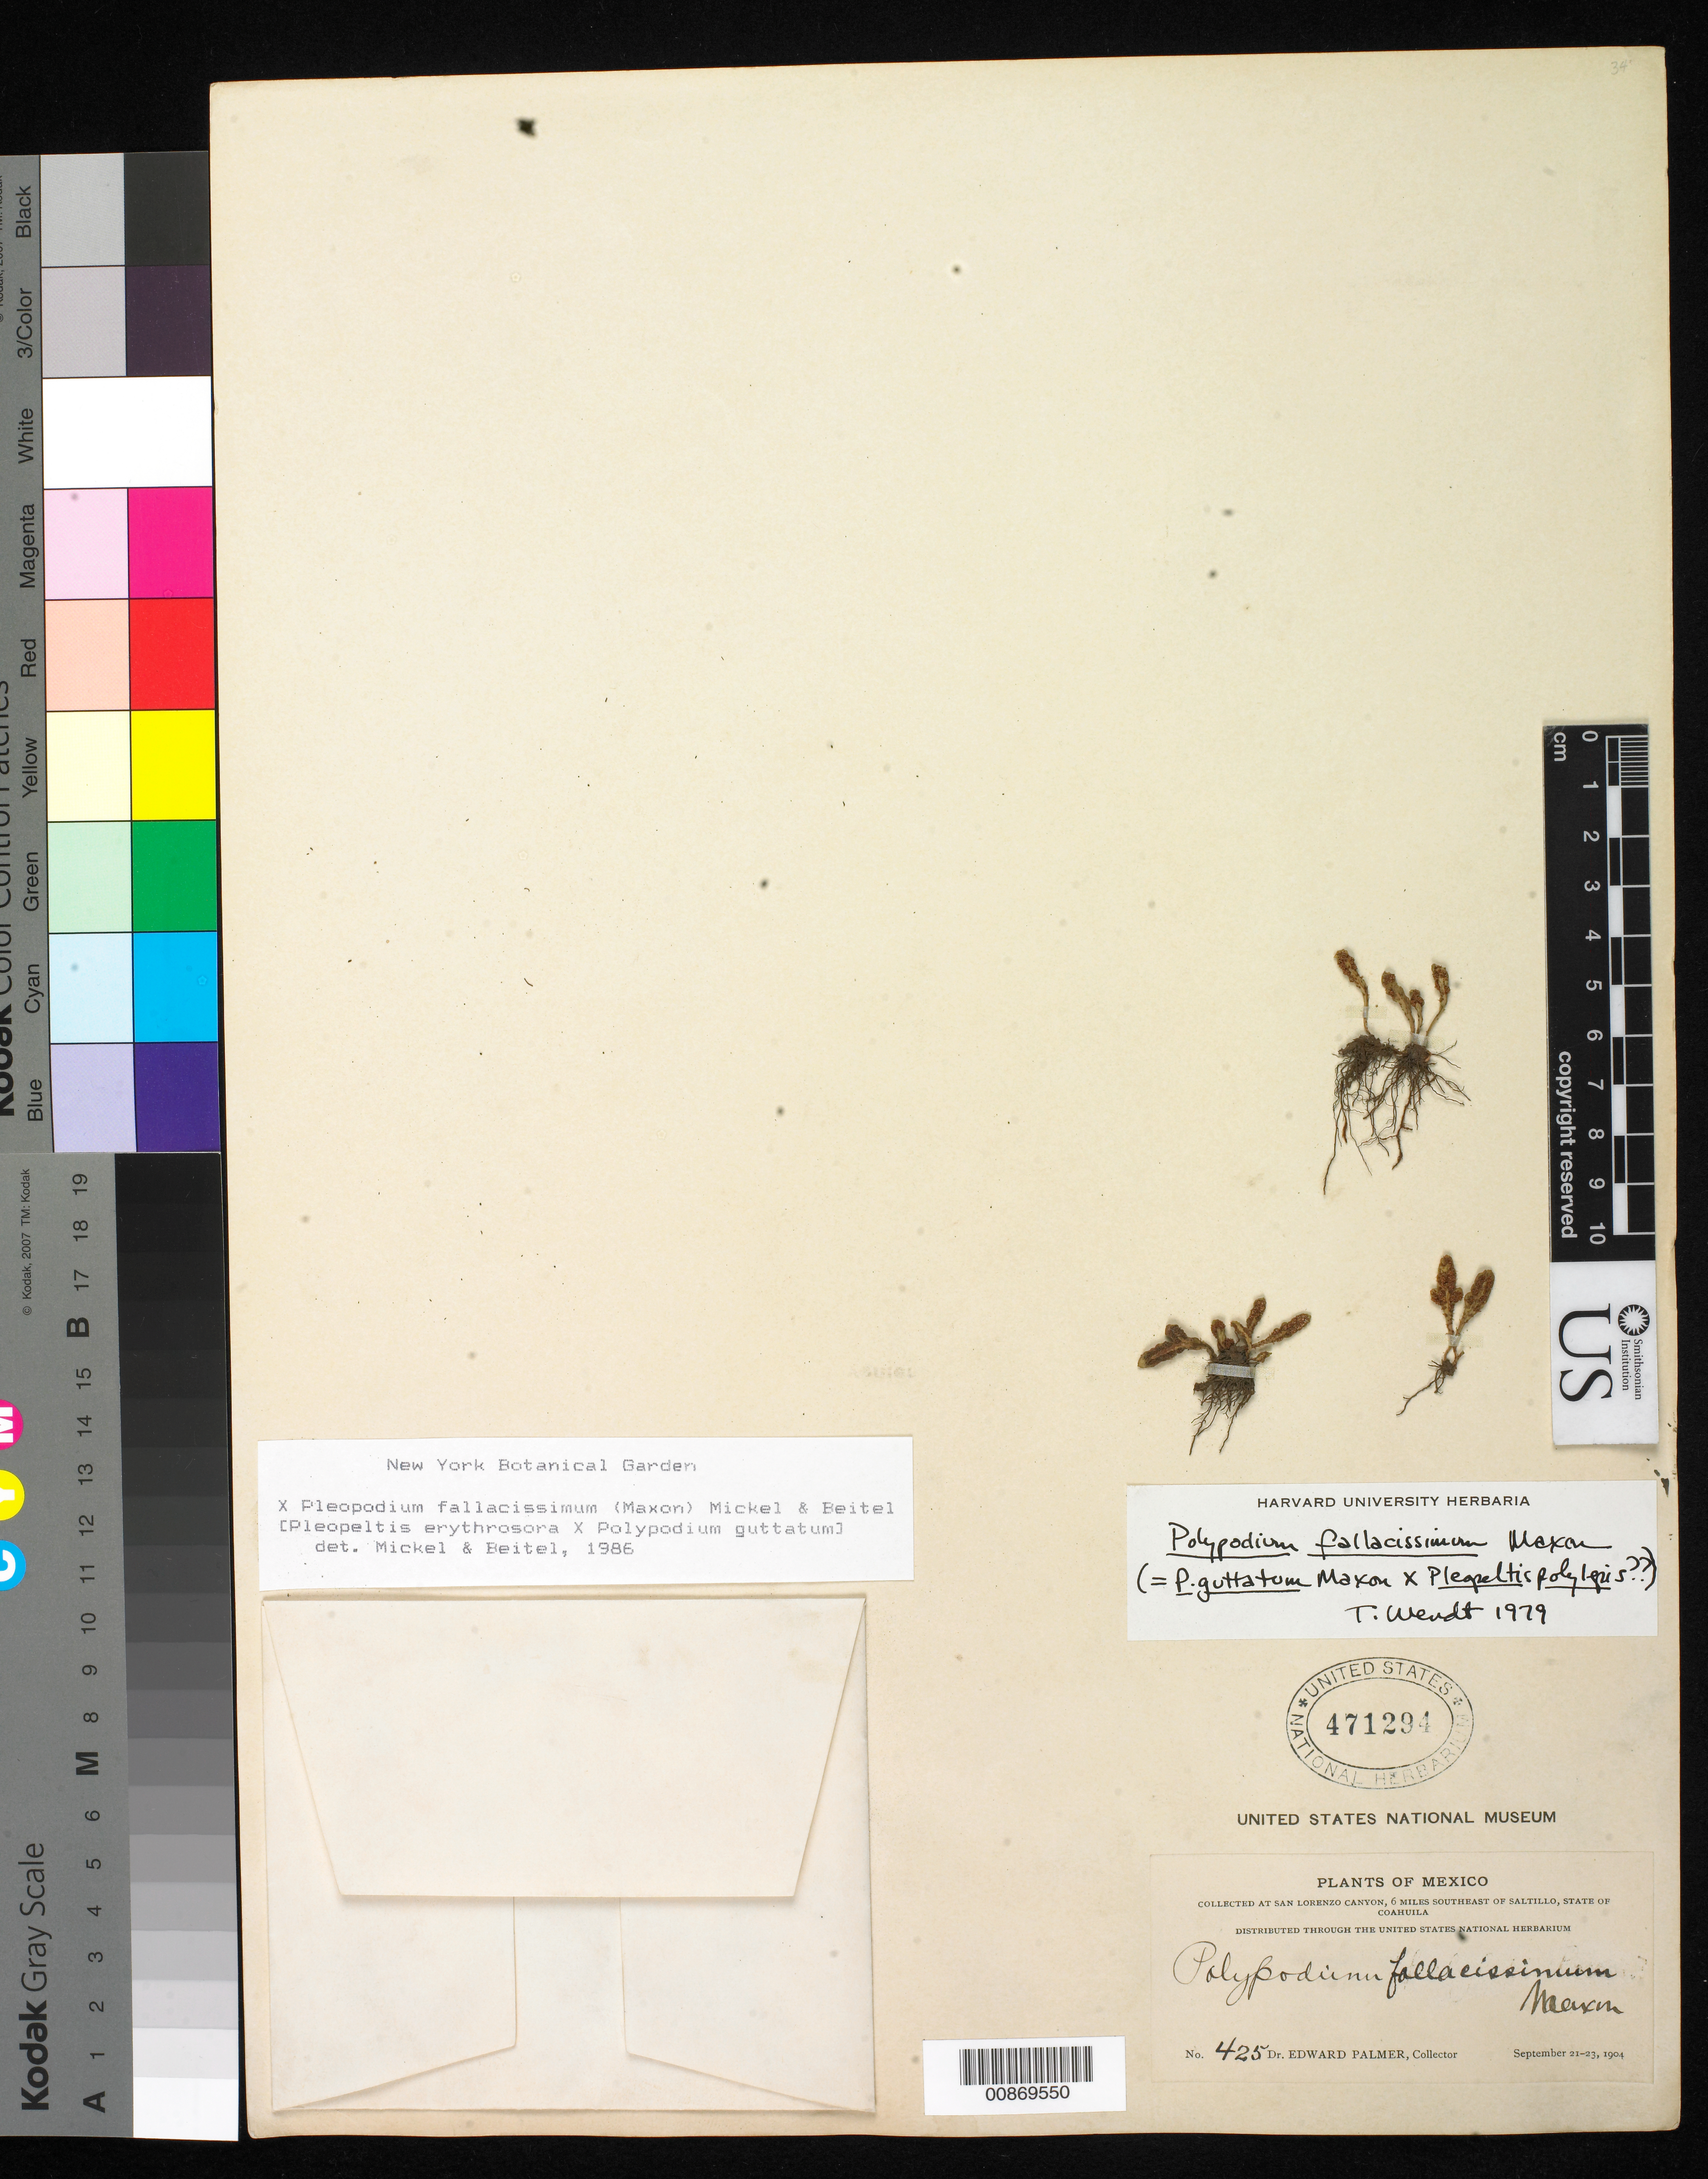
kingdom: Plantae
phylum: Tracheophyta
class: Polypodiopsida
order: Polypodiales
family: Polypodiaceae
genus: Polypodium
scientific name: Polypodium fallacissimum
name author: Maxon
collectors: E. Palmer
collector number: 425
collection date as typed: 21 Sep 1904 to 23 Sep 1904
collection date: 1904-09-21/1904-09-23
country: Mexico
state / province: Coahuila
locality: San Lorenzo Canyon, 6 miles southeast of Saltillo, Coahuila.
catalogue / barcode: US 471294